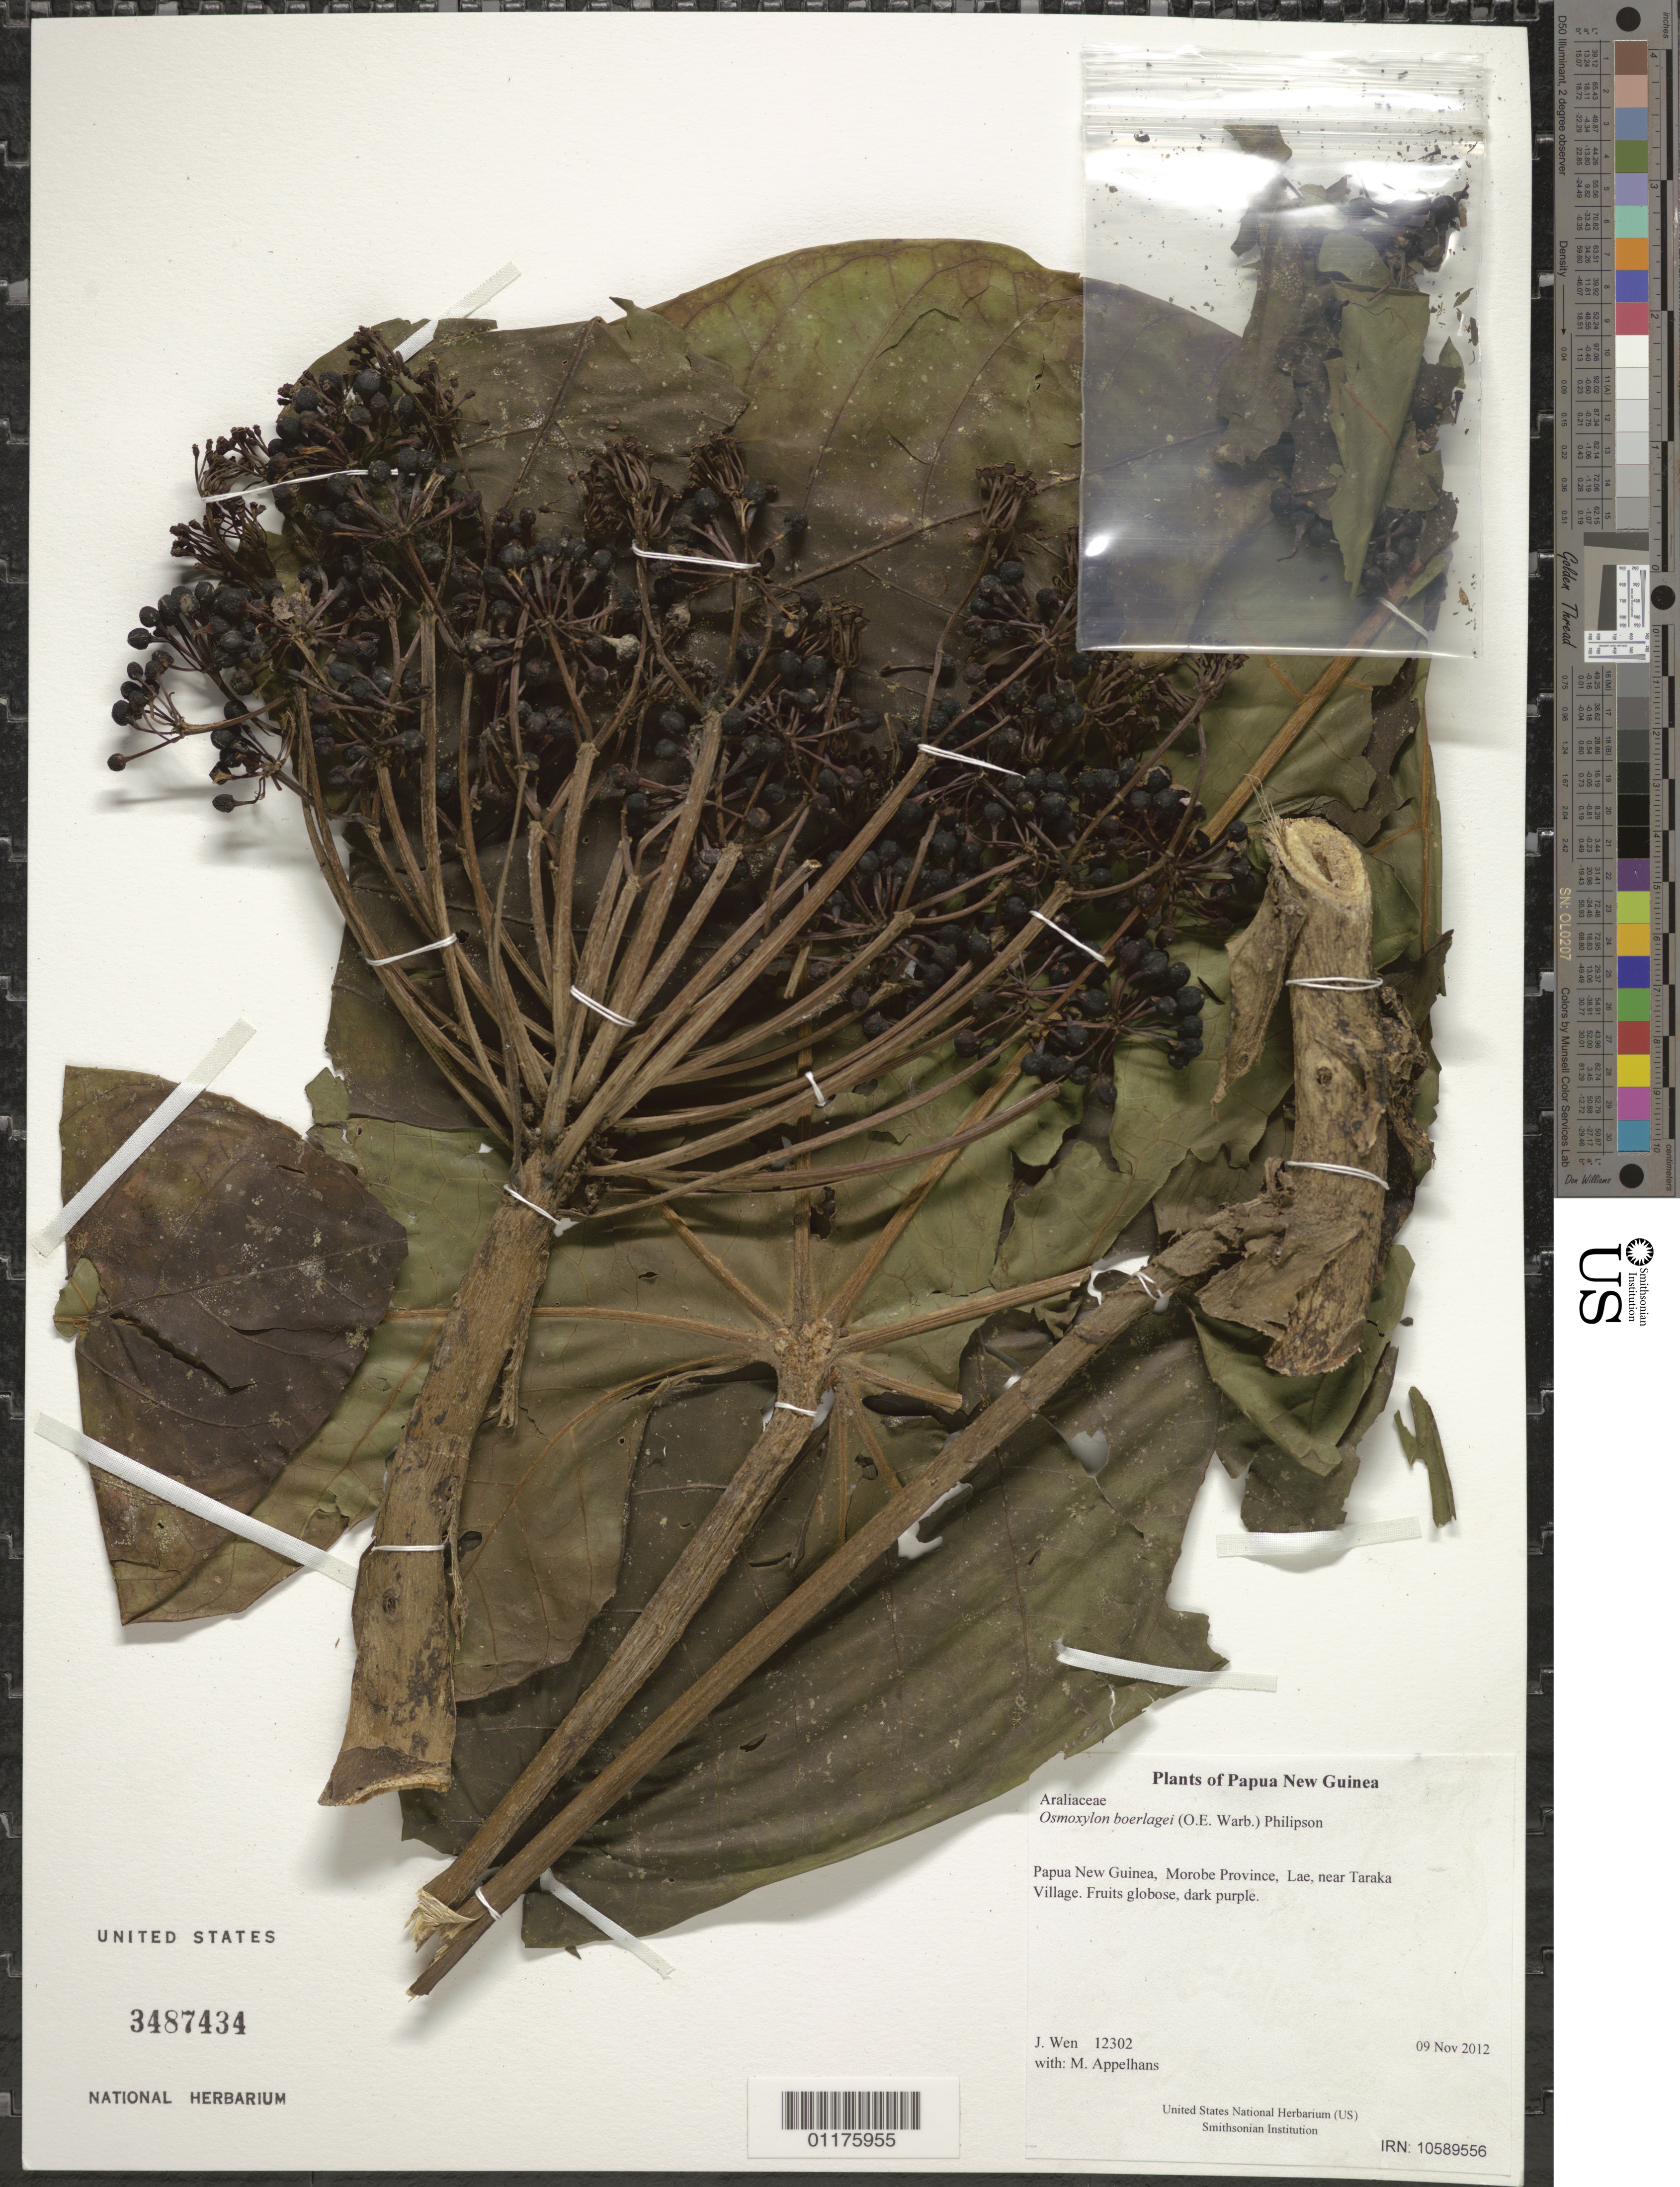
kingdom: Plantae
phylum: Tracheophyta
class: Magnoliopsida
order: Apiales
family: Araliaceae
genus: Osmoxylon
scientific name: Osmoxylon boerlagei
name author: (Warb.) Philipson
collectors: M. Appelhans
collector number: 12302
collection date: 2012-11-09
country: Papua New Guinea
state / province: Morobe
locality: Lae, near Taraka Village.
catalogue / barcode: US 3487434